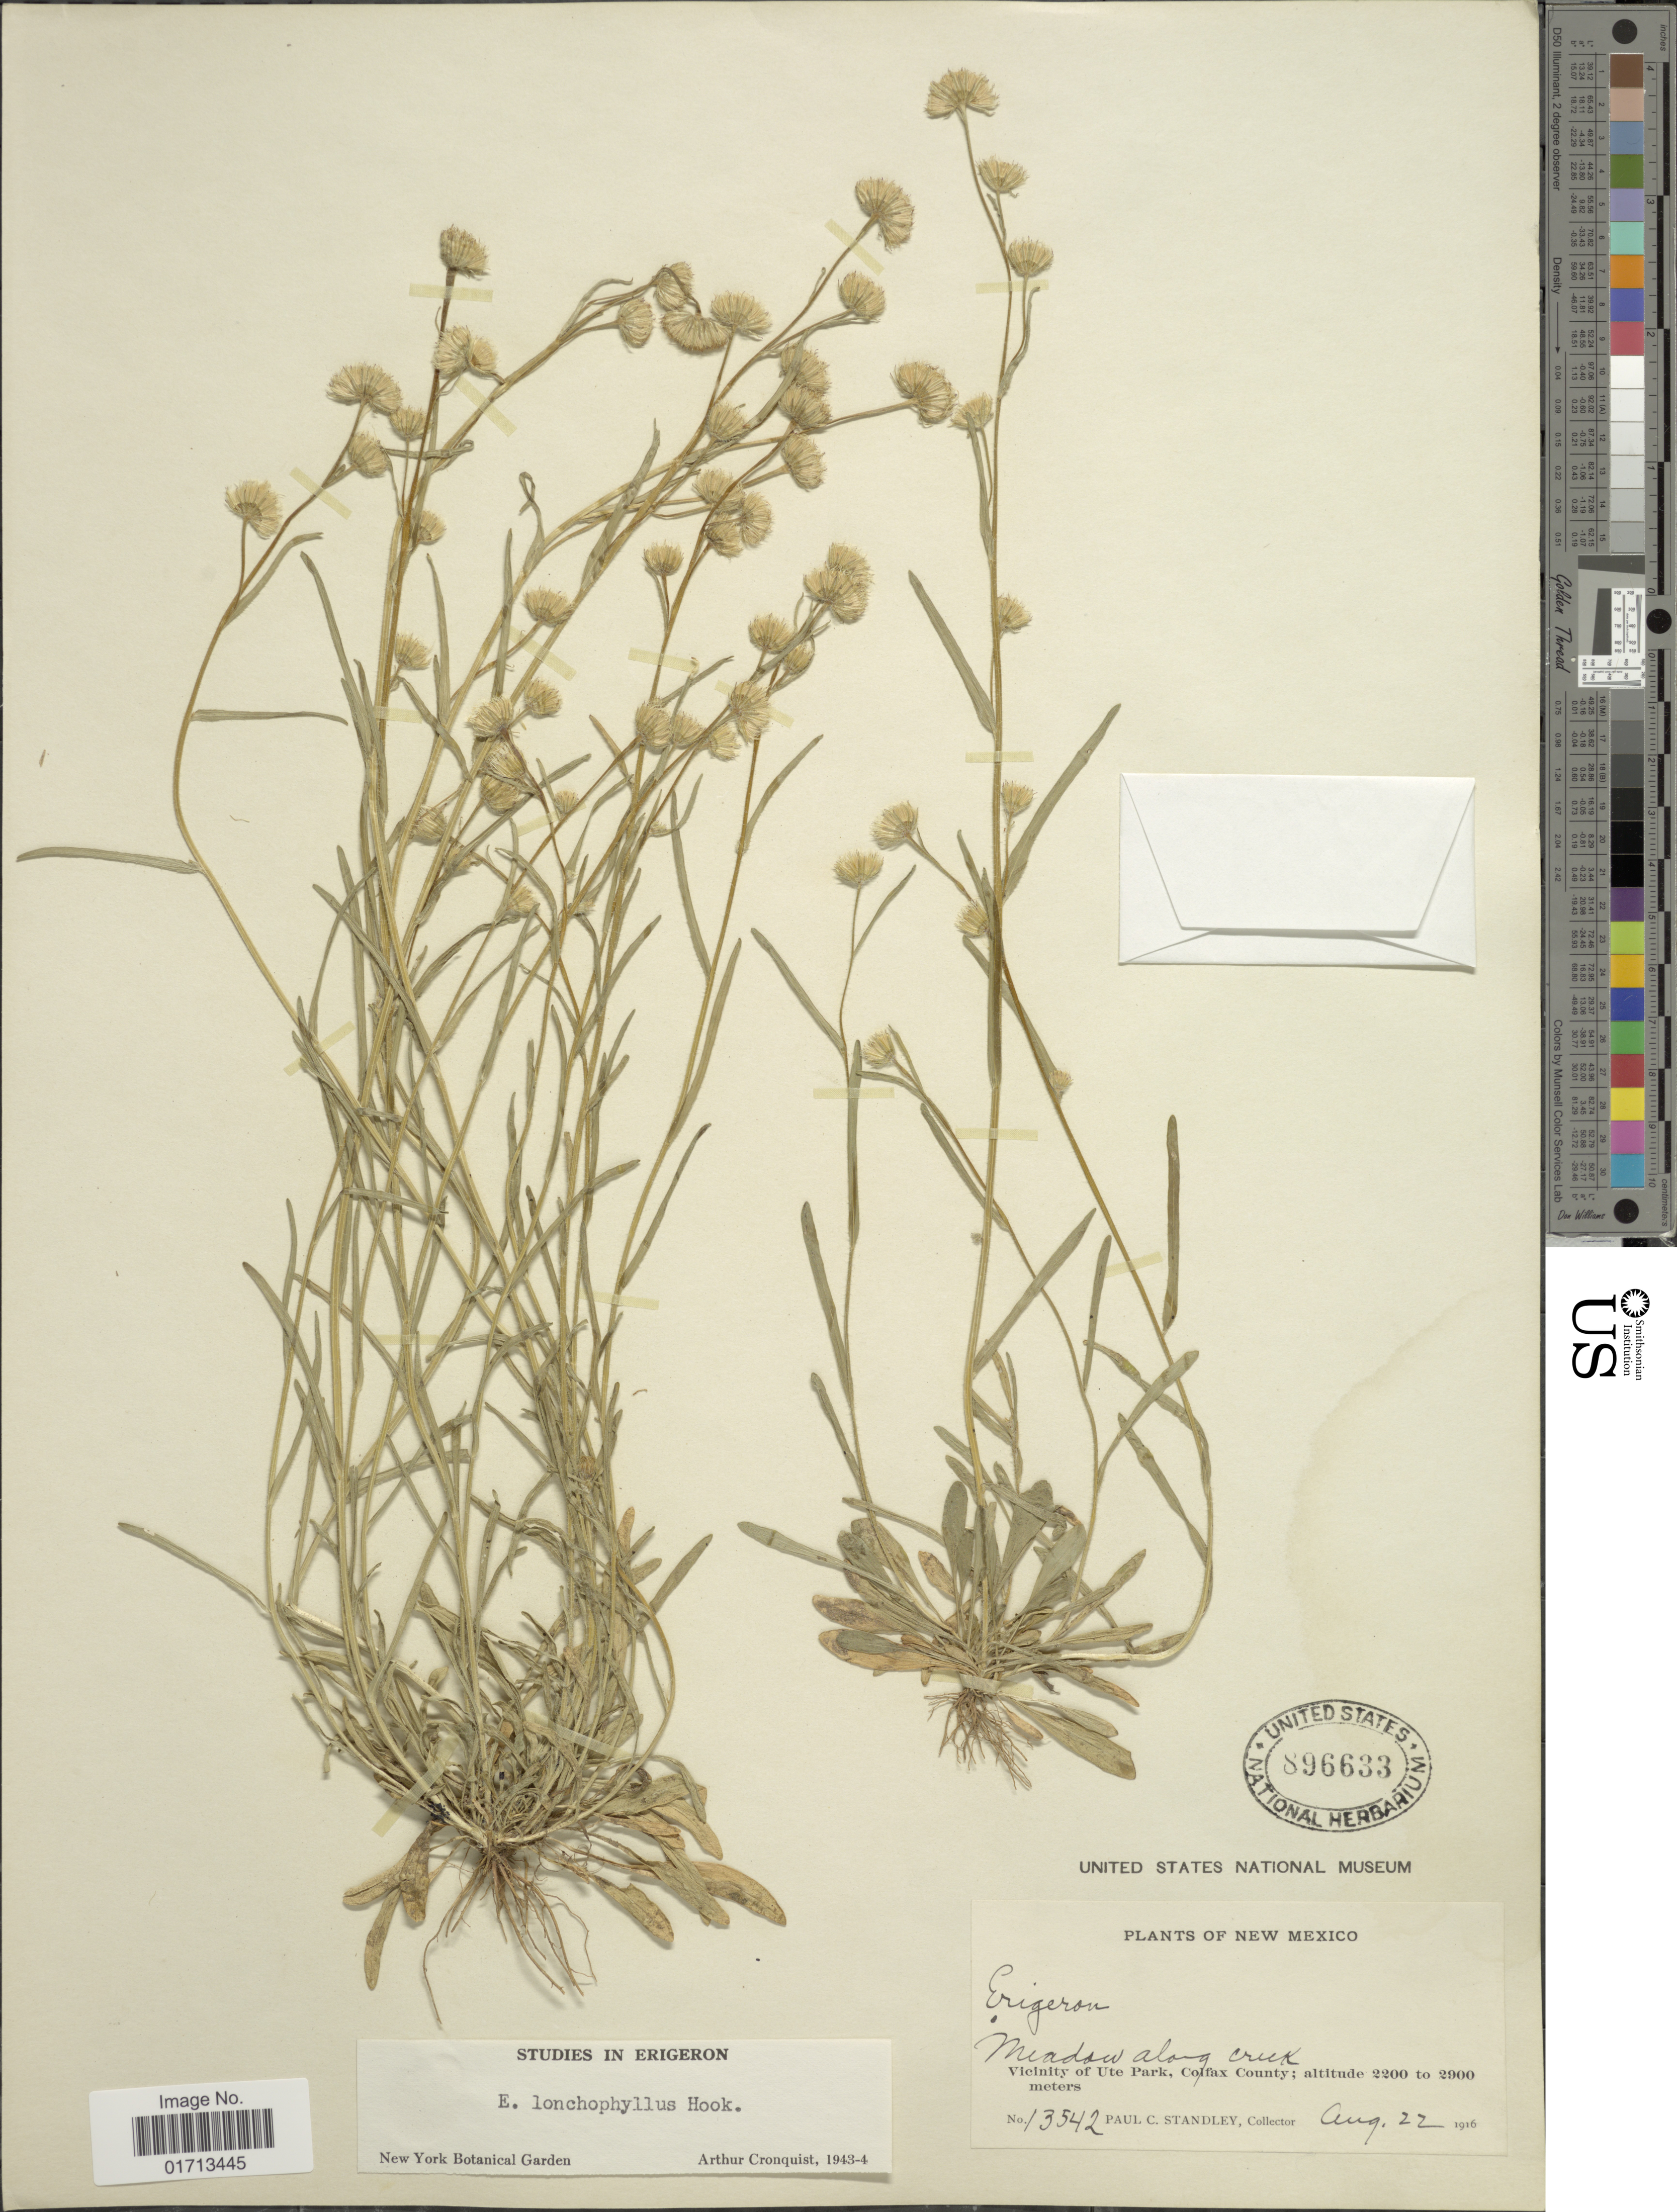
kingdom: Plantae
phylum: Tracheophyta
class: Magnoliopsida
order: Asterales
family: Asteraceae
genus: Erigeron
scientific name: Erigeron lonchophyllus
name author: Hook.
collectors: P. C. Standley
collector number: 13542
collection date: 1916-08-22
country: United States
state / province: New Mexico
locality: Vicinity of Ute Park, Colfax County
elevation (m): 2200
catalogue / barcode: US 896633